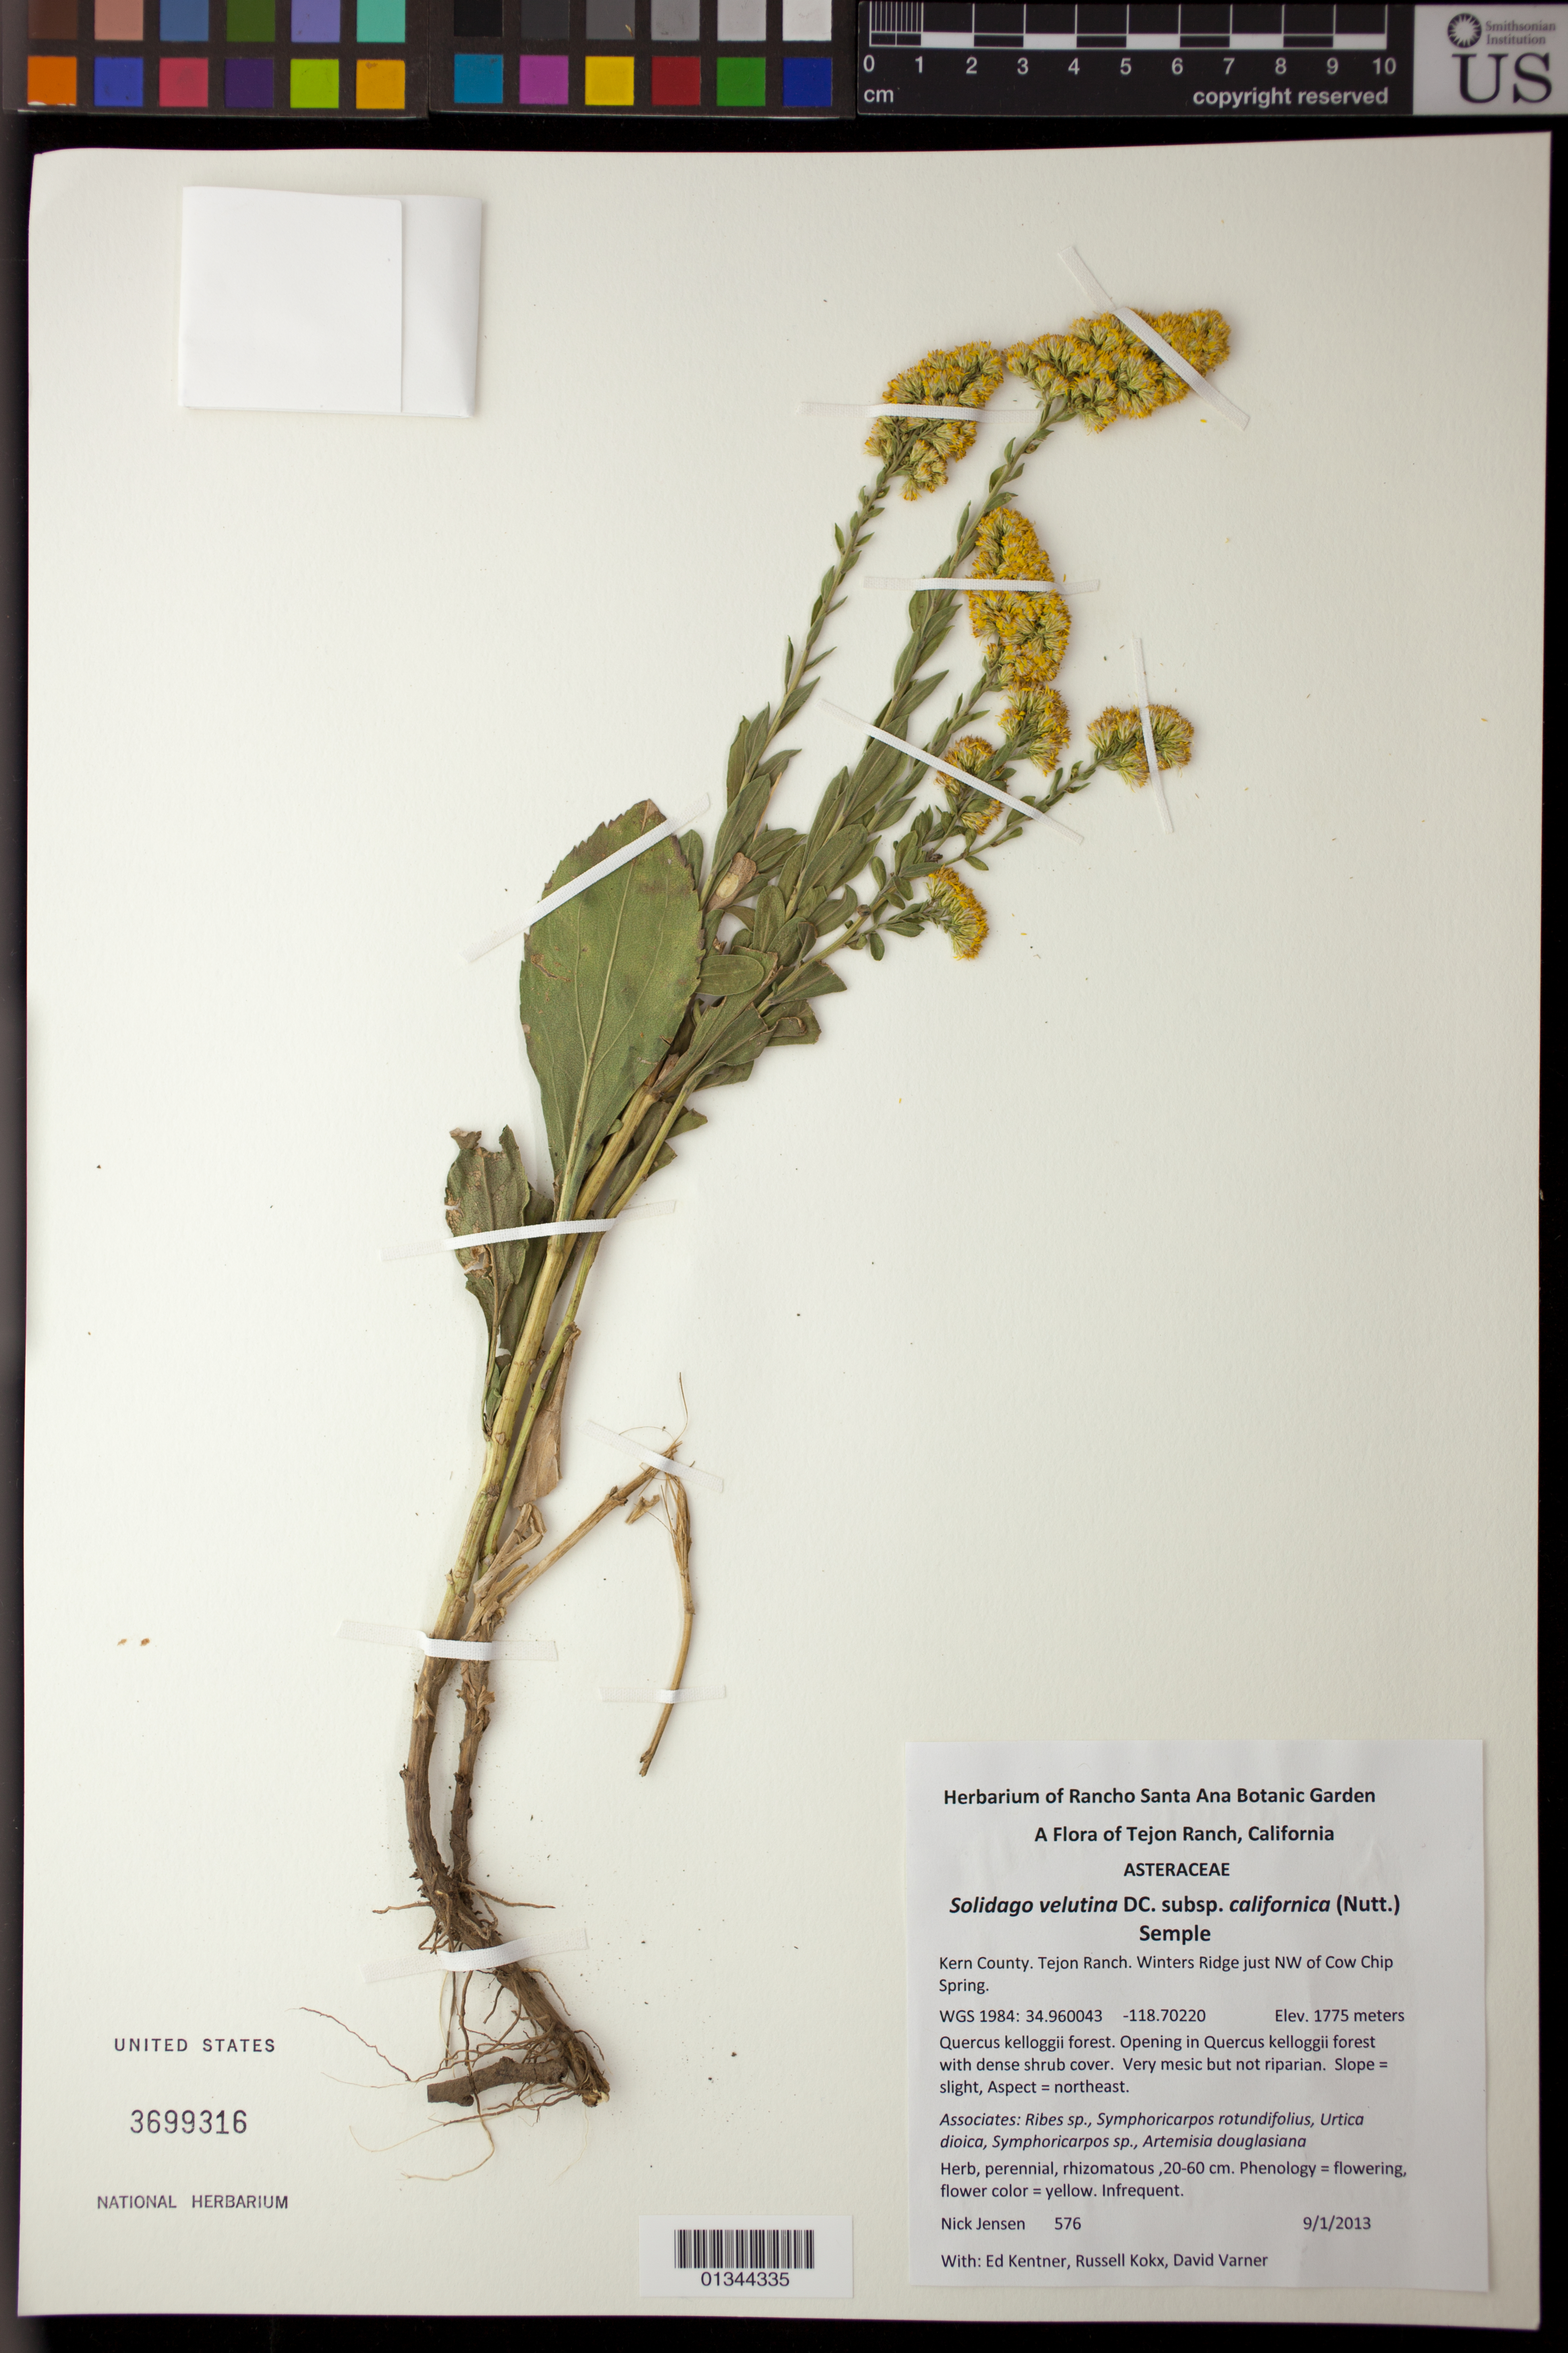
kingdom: Plantae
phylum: Tracheophyta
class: Magnoliopsida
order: Asterales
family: Asteraceae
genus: Solidago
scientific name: Solidago velutina subsp. californica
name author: (Nutt.) Semple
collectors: N. Jensen, E. Kentner, R. Kokx & D. Varner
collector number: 576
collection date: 2013-09-01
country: United States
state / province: California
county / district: Kern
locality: Tejon Ranch, Winters Ridge just NW of Cow Chip Spring.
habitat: Quercus kelloggii forest. Opening in Quercus kelloggii forest with dense shrub cover. Very mesic but not riparian. Slope=slight, Aspect=northeast.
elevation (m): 1775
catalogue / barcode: US 3699316